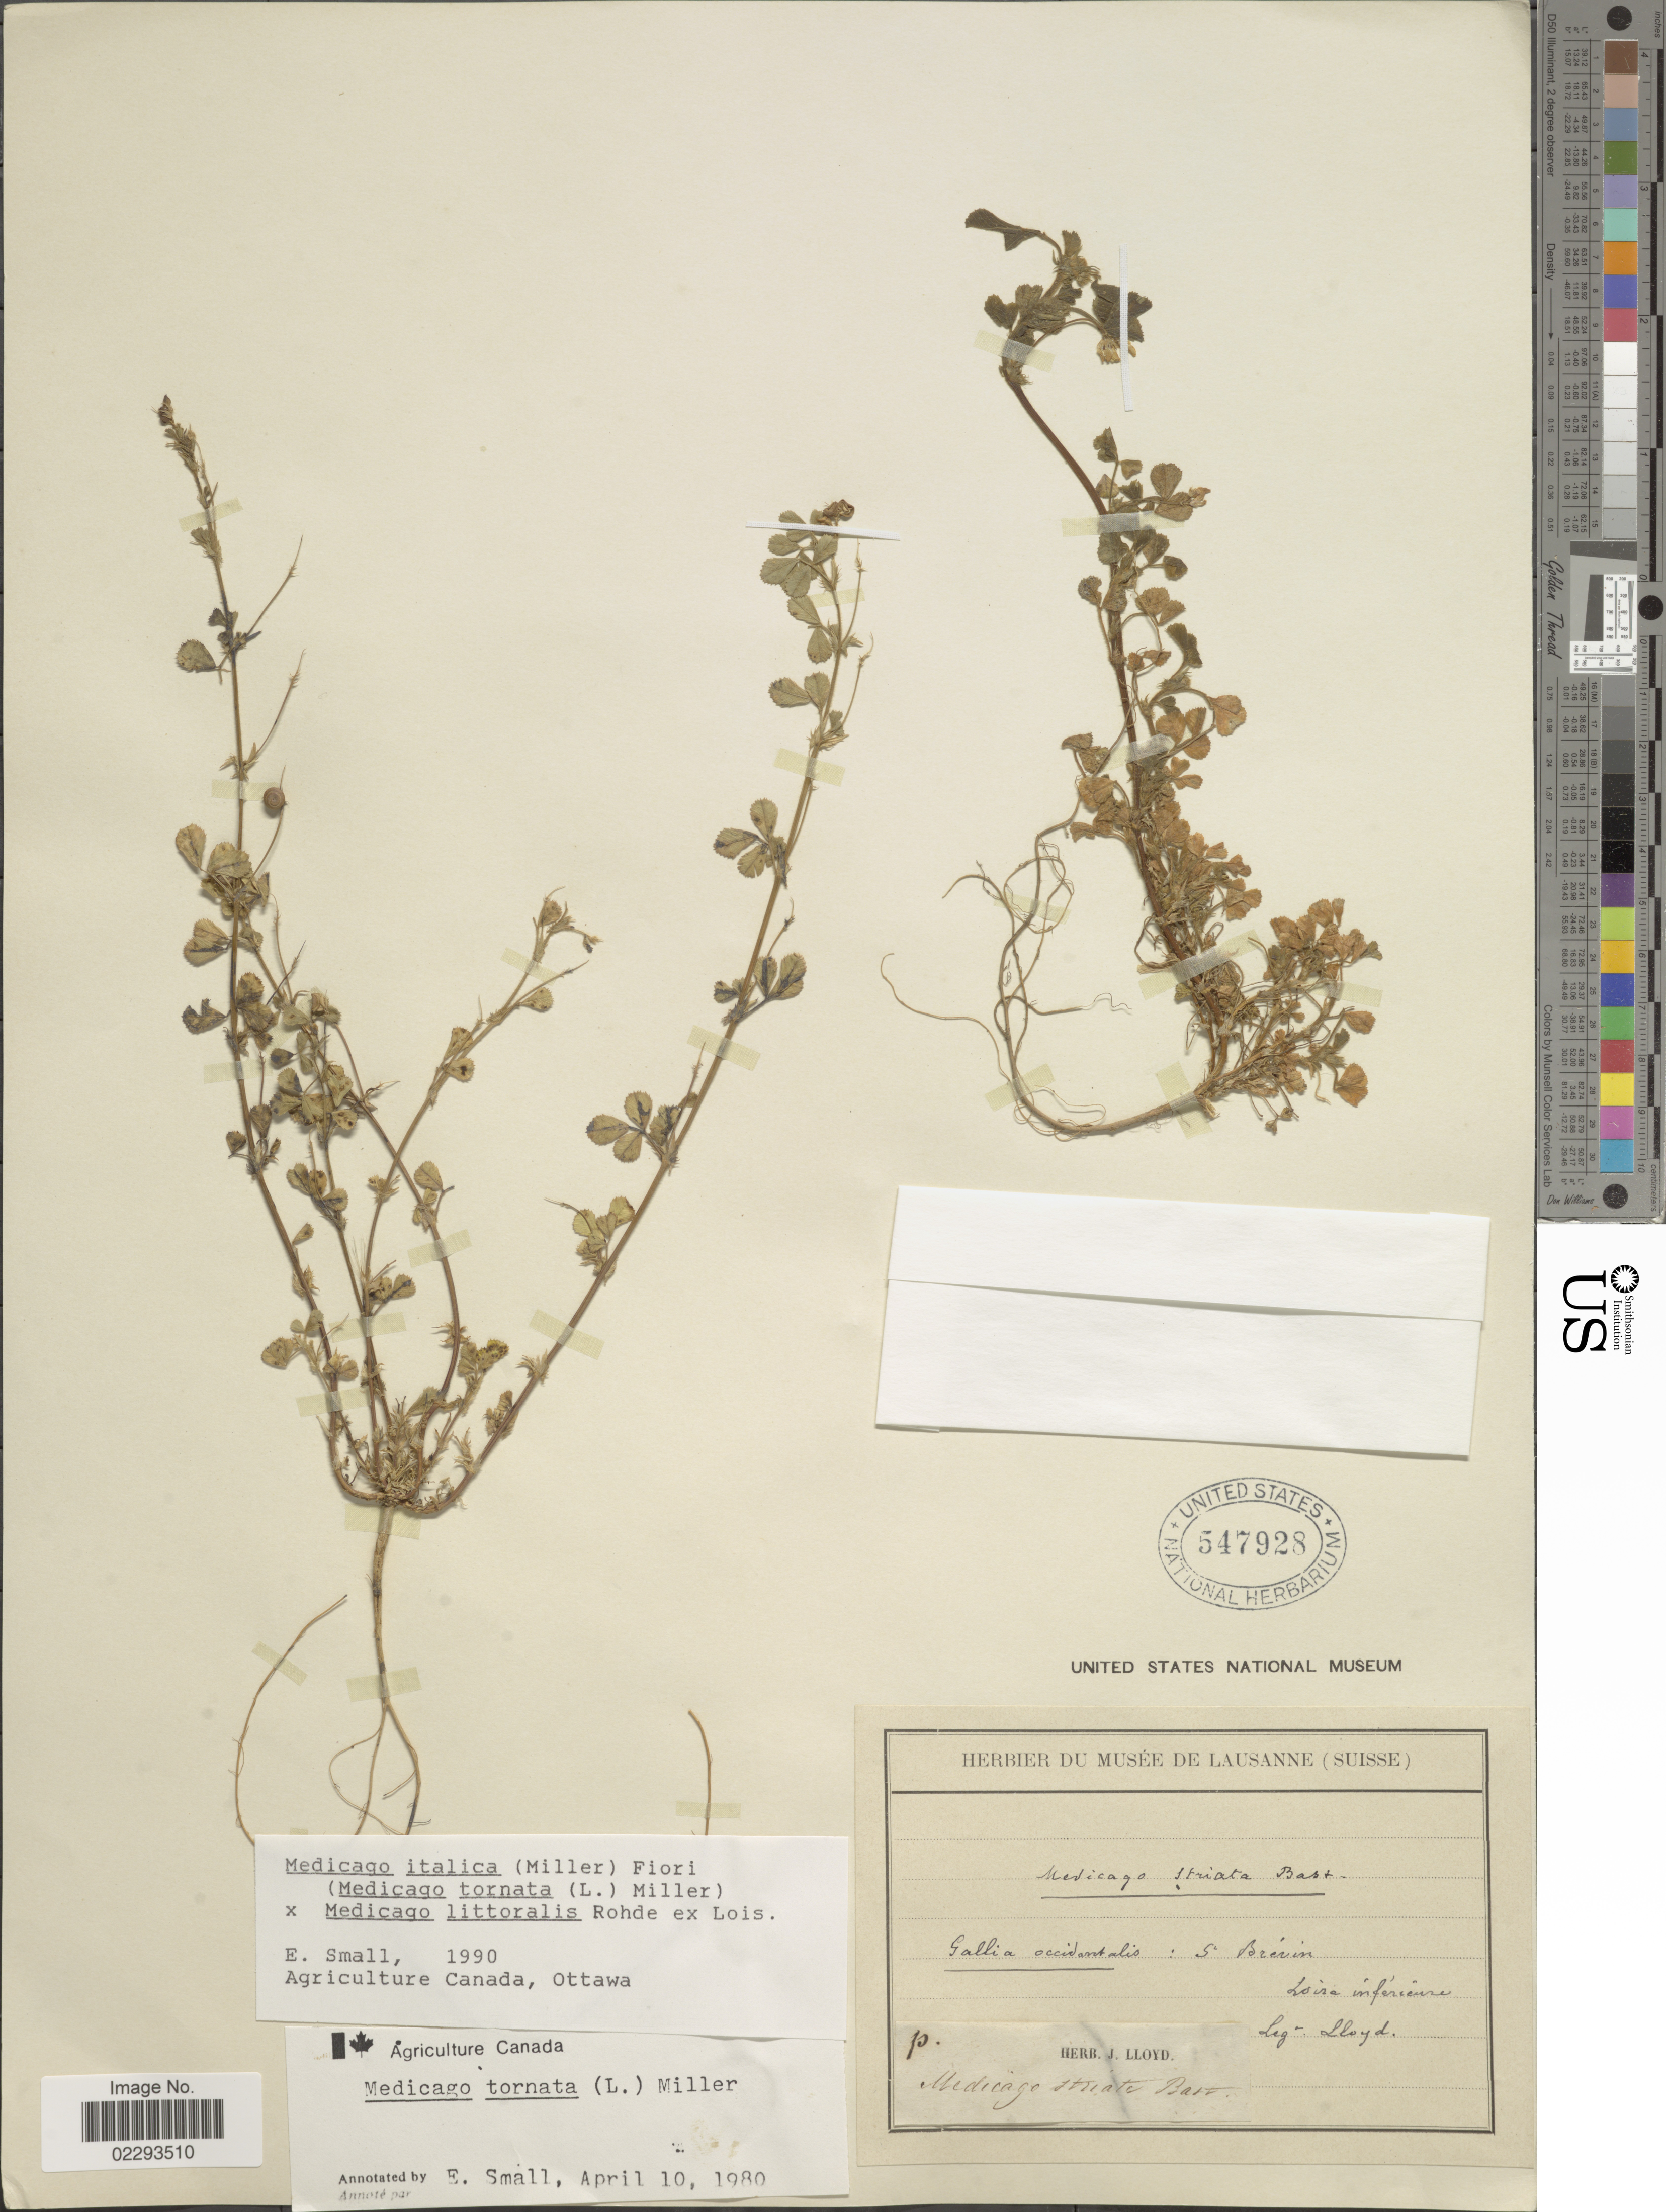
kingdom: Plantae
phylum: Tracheophyta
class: Magnoliopsida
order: Fabales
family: Fabaceae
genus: Medicago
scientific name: Medicago italica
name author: (Mill.) Fiori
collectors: -- Lloyd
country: France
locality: Gallia occidentalis: S Breirin, Loira inferiere [interpreted]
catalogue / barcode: US 547928